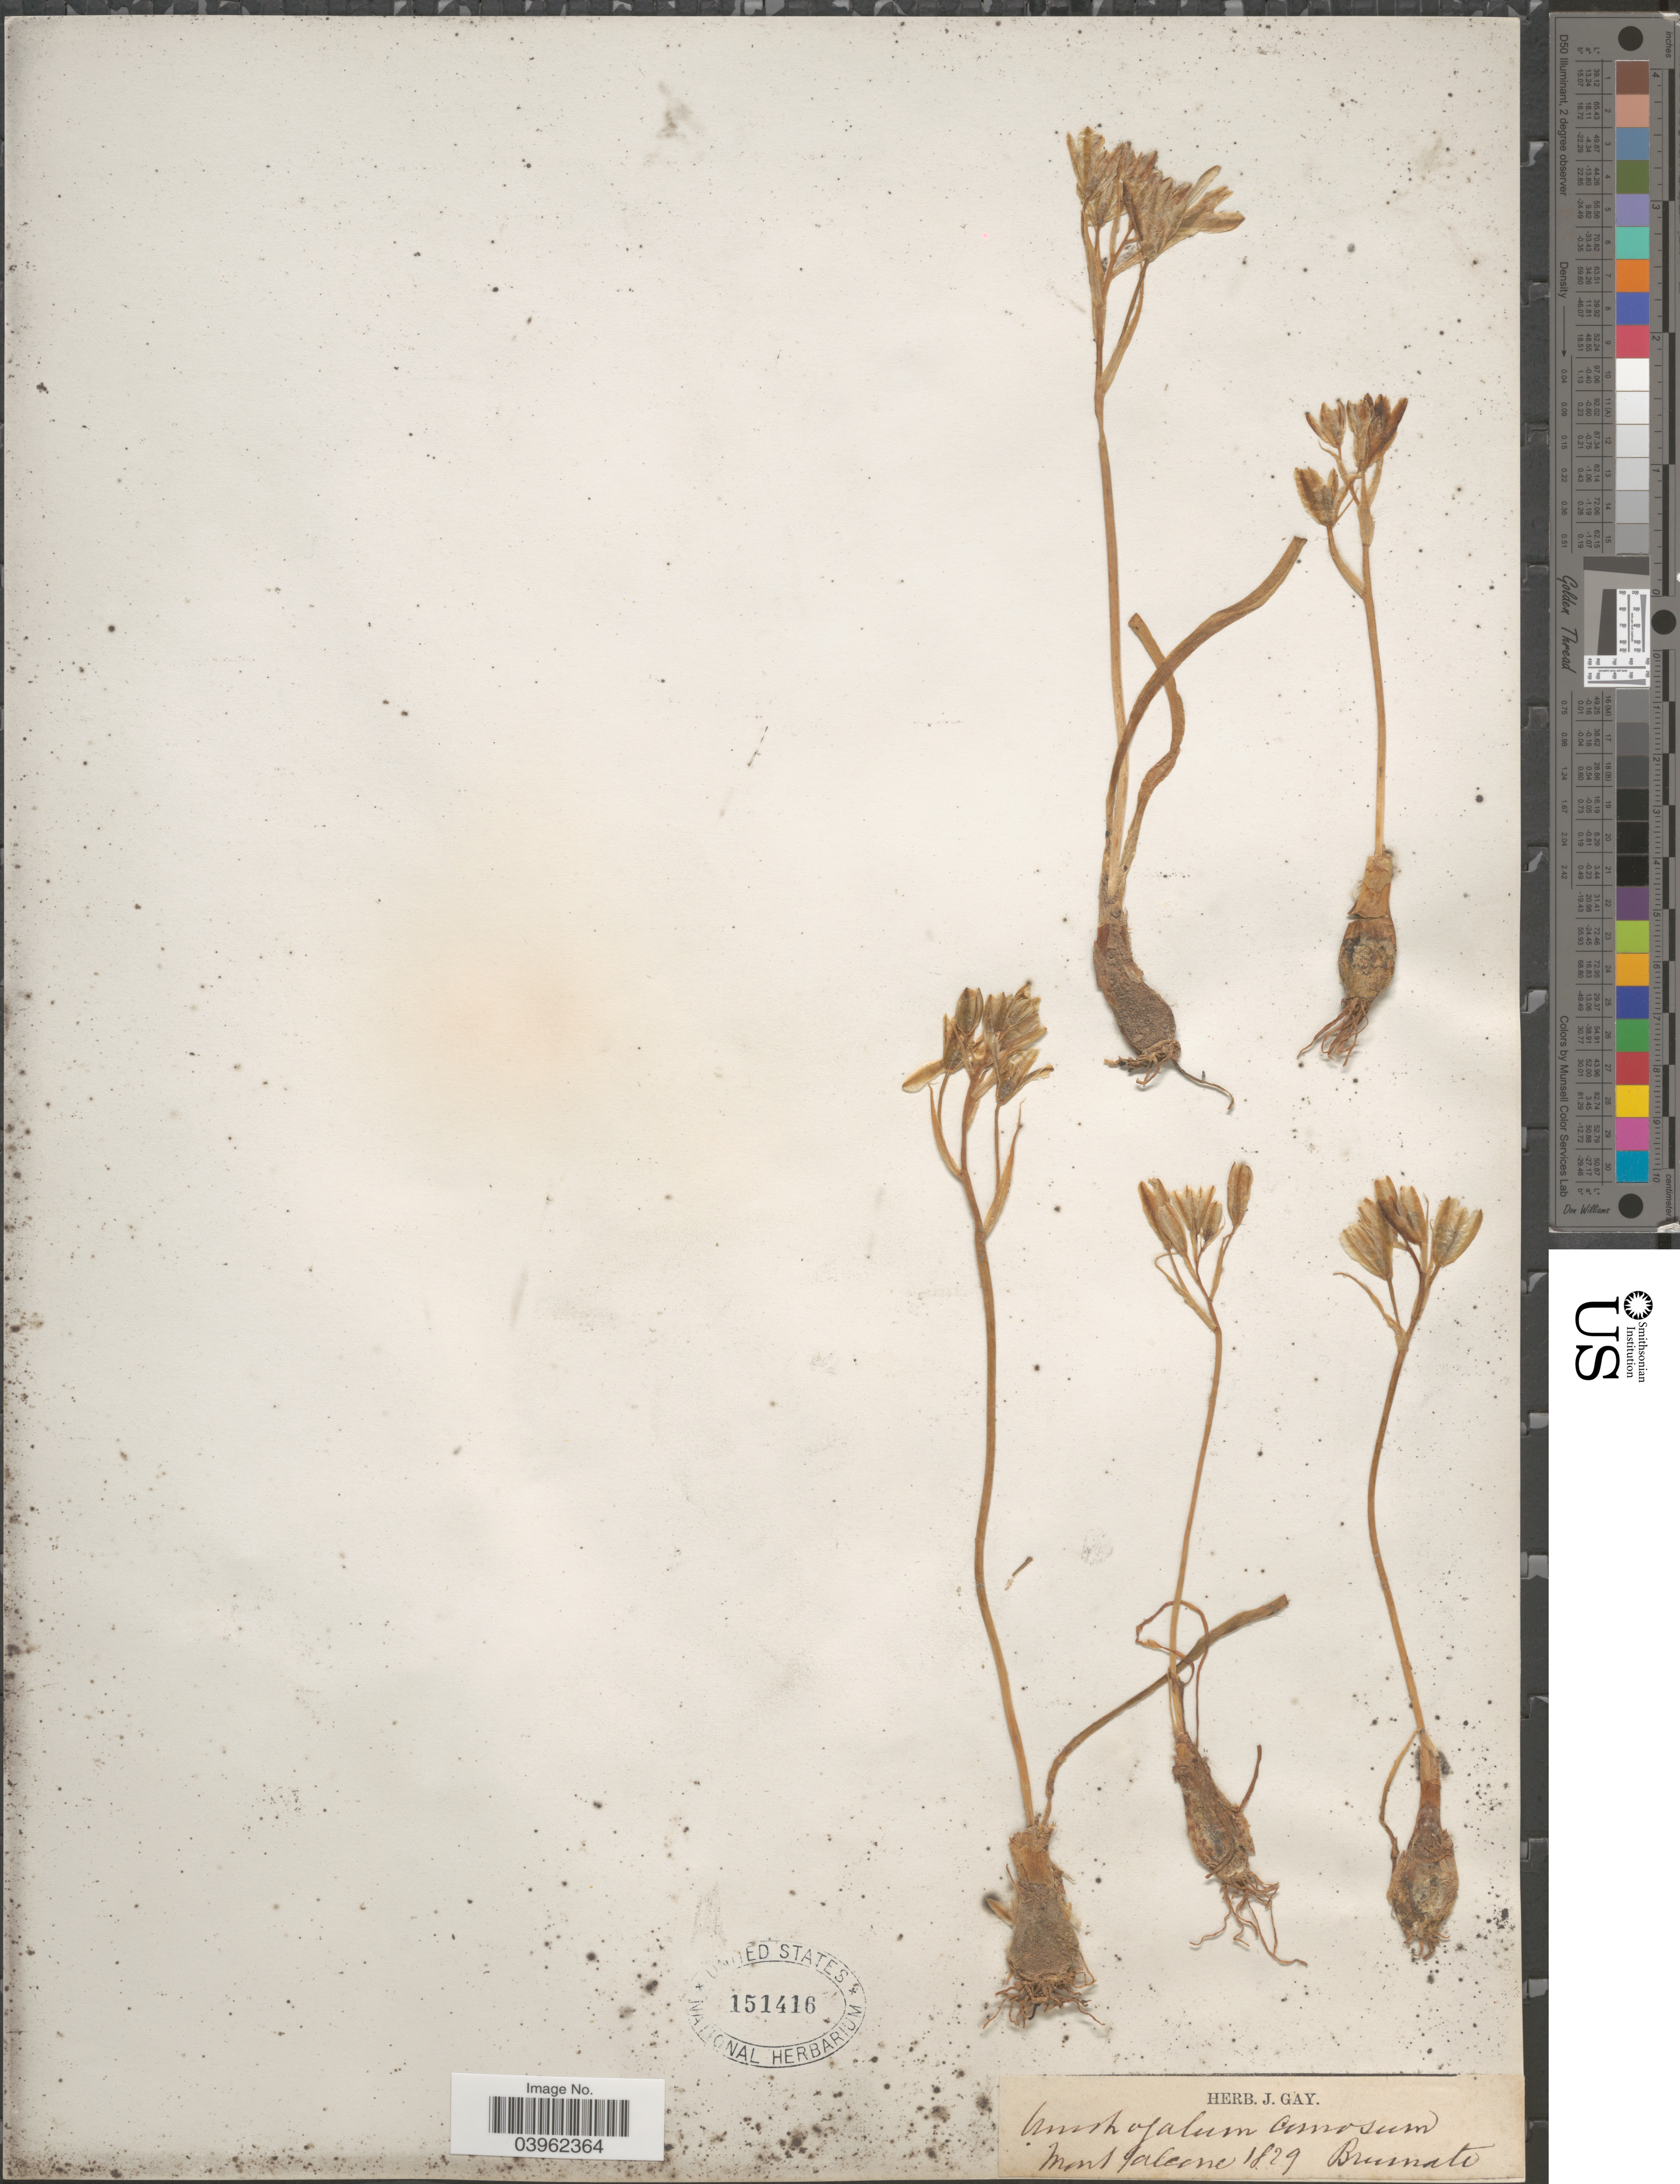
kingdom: Plantae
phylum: Tracheophyta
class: Liliopsida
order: Asparagales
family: Asparagaceae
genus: Ornithogalum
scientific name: Ornithogalum comosum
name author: L.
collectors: Brumati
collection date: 1829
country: Italy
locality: Brush of alum comosum mont Falcone.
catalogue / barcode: US 151416